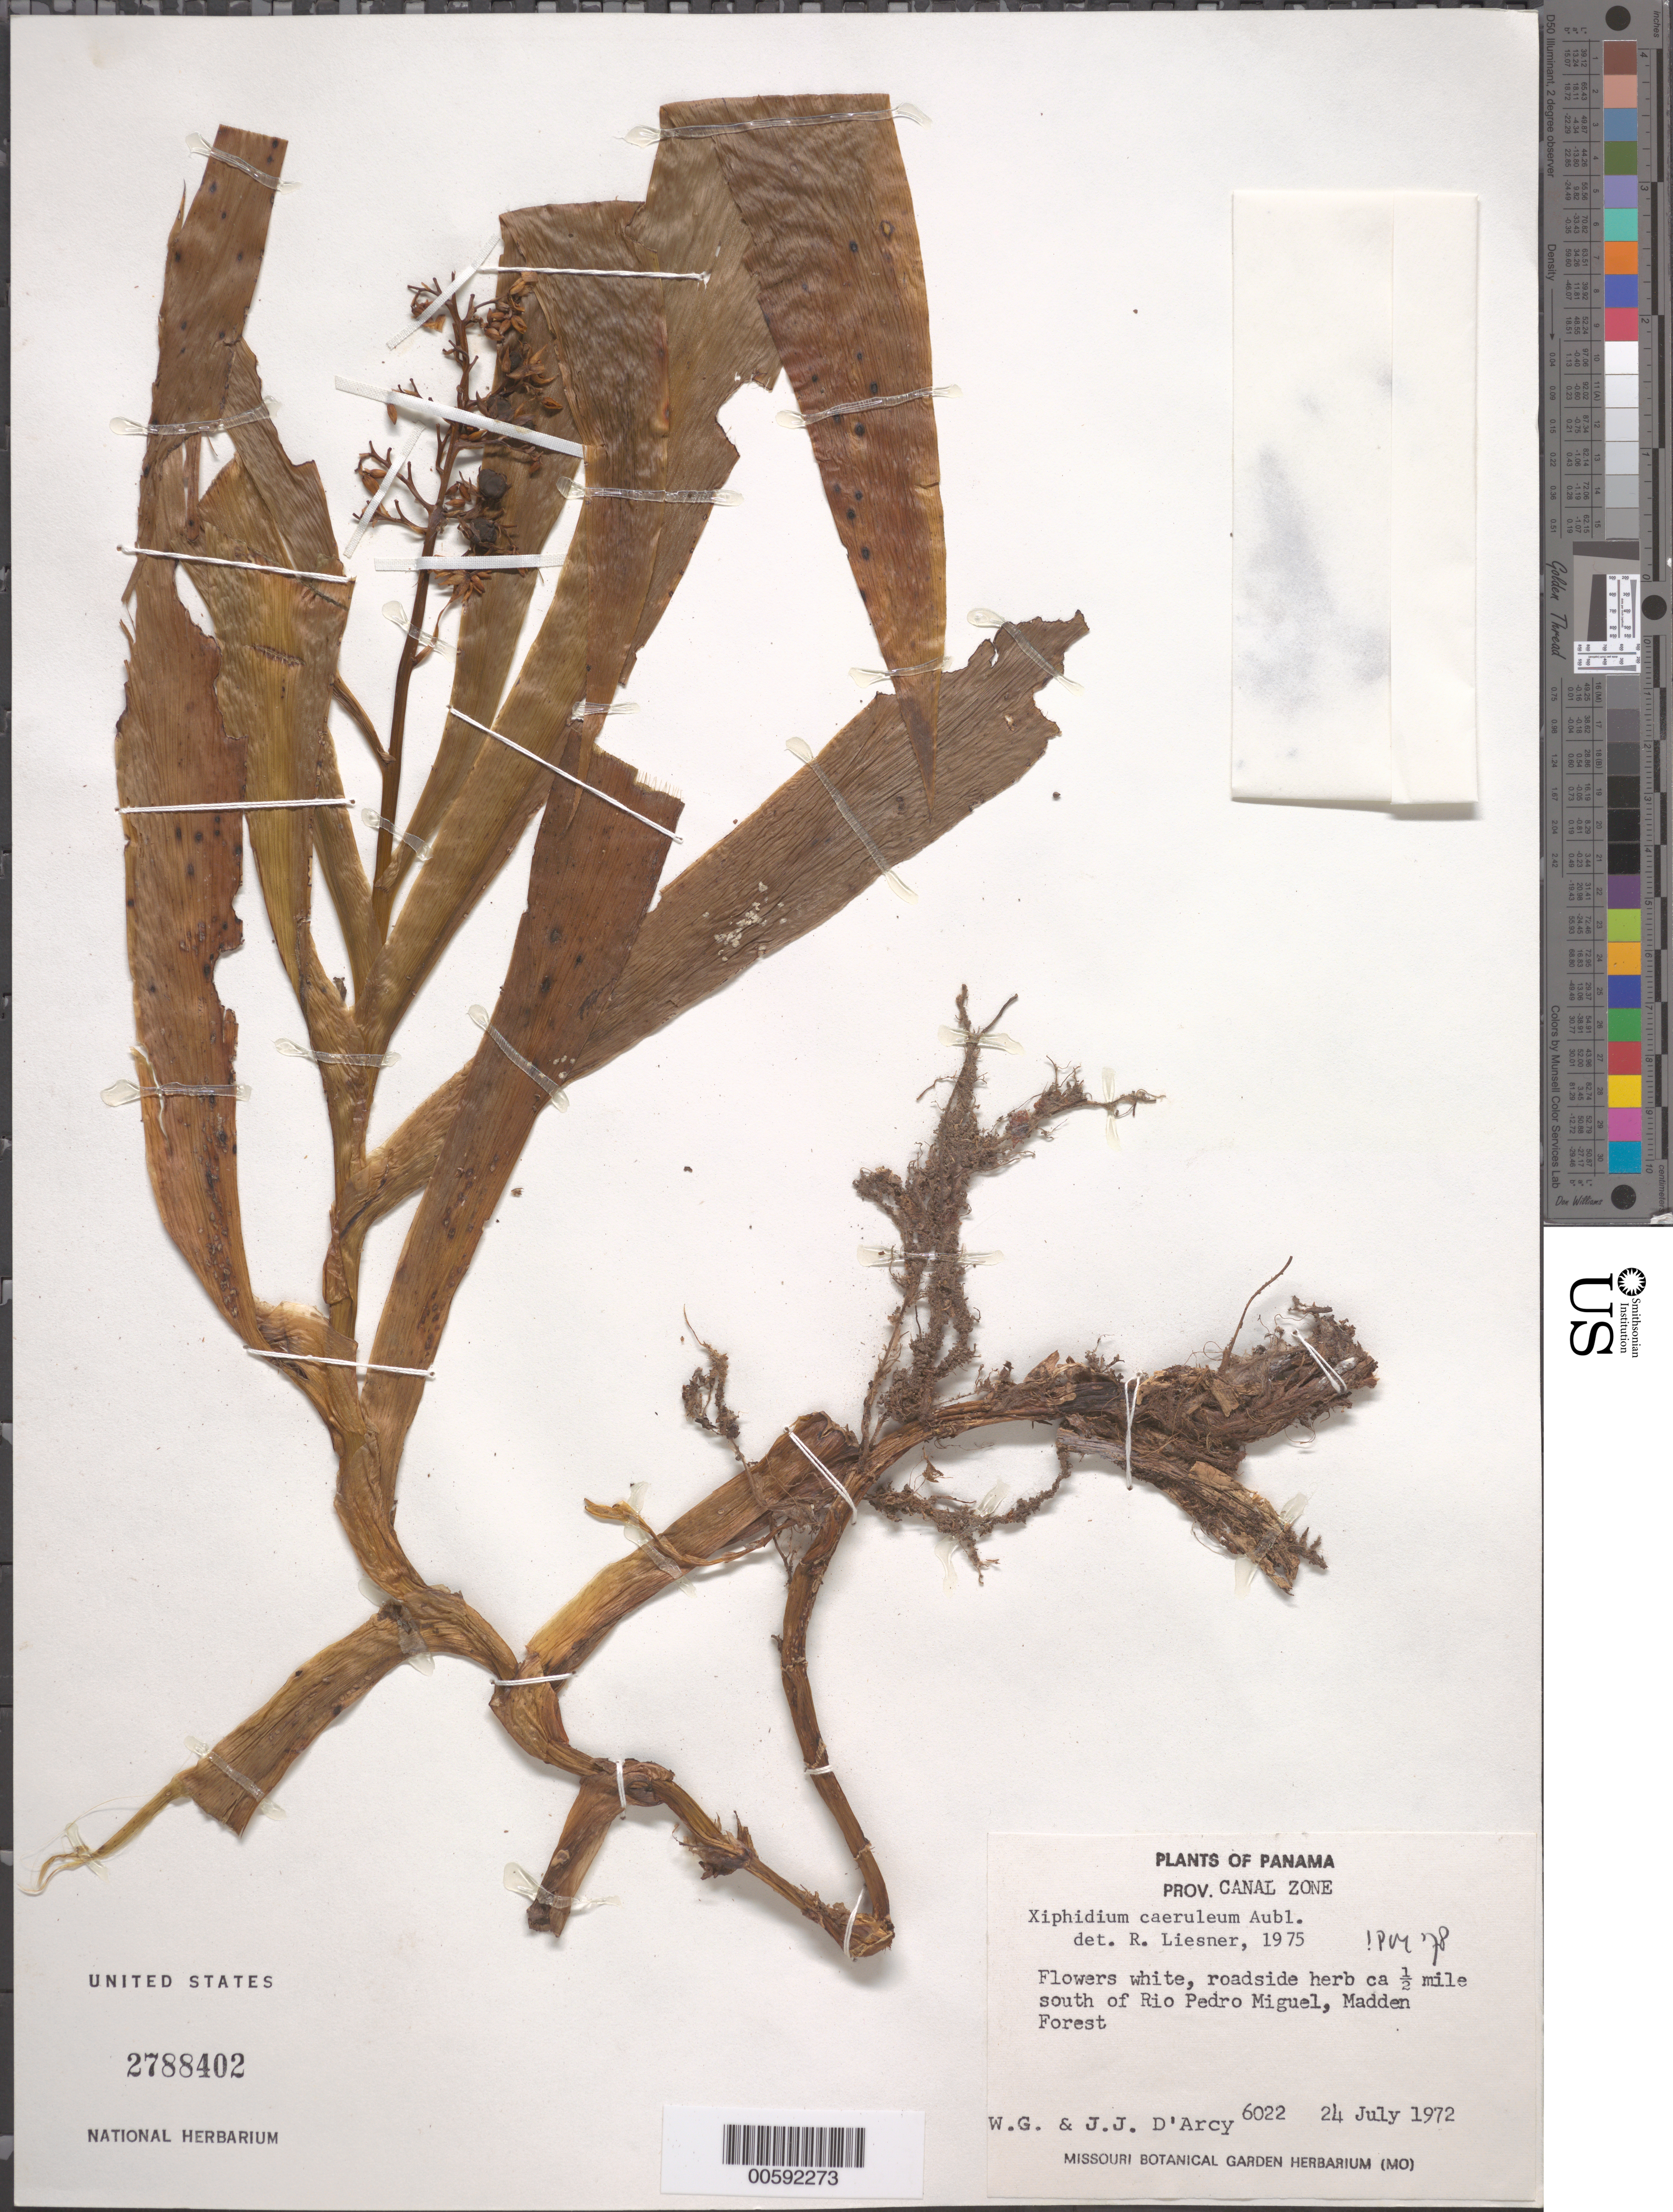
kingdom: Plantae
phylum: Tracheophyta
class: Liliopsida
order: Commelinales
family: Haemodoraceae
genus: Xiphidium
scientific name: Xiphidium caeruleum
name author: Aubl.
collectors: W. G. D'Arcy & J. J. D'Arcy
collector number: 6022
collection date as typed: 24 Jul 1972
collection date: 1972-07-24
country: Panama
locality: S of Rio Pedro Miguel, Madden Forest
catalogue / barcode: US 2788402